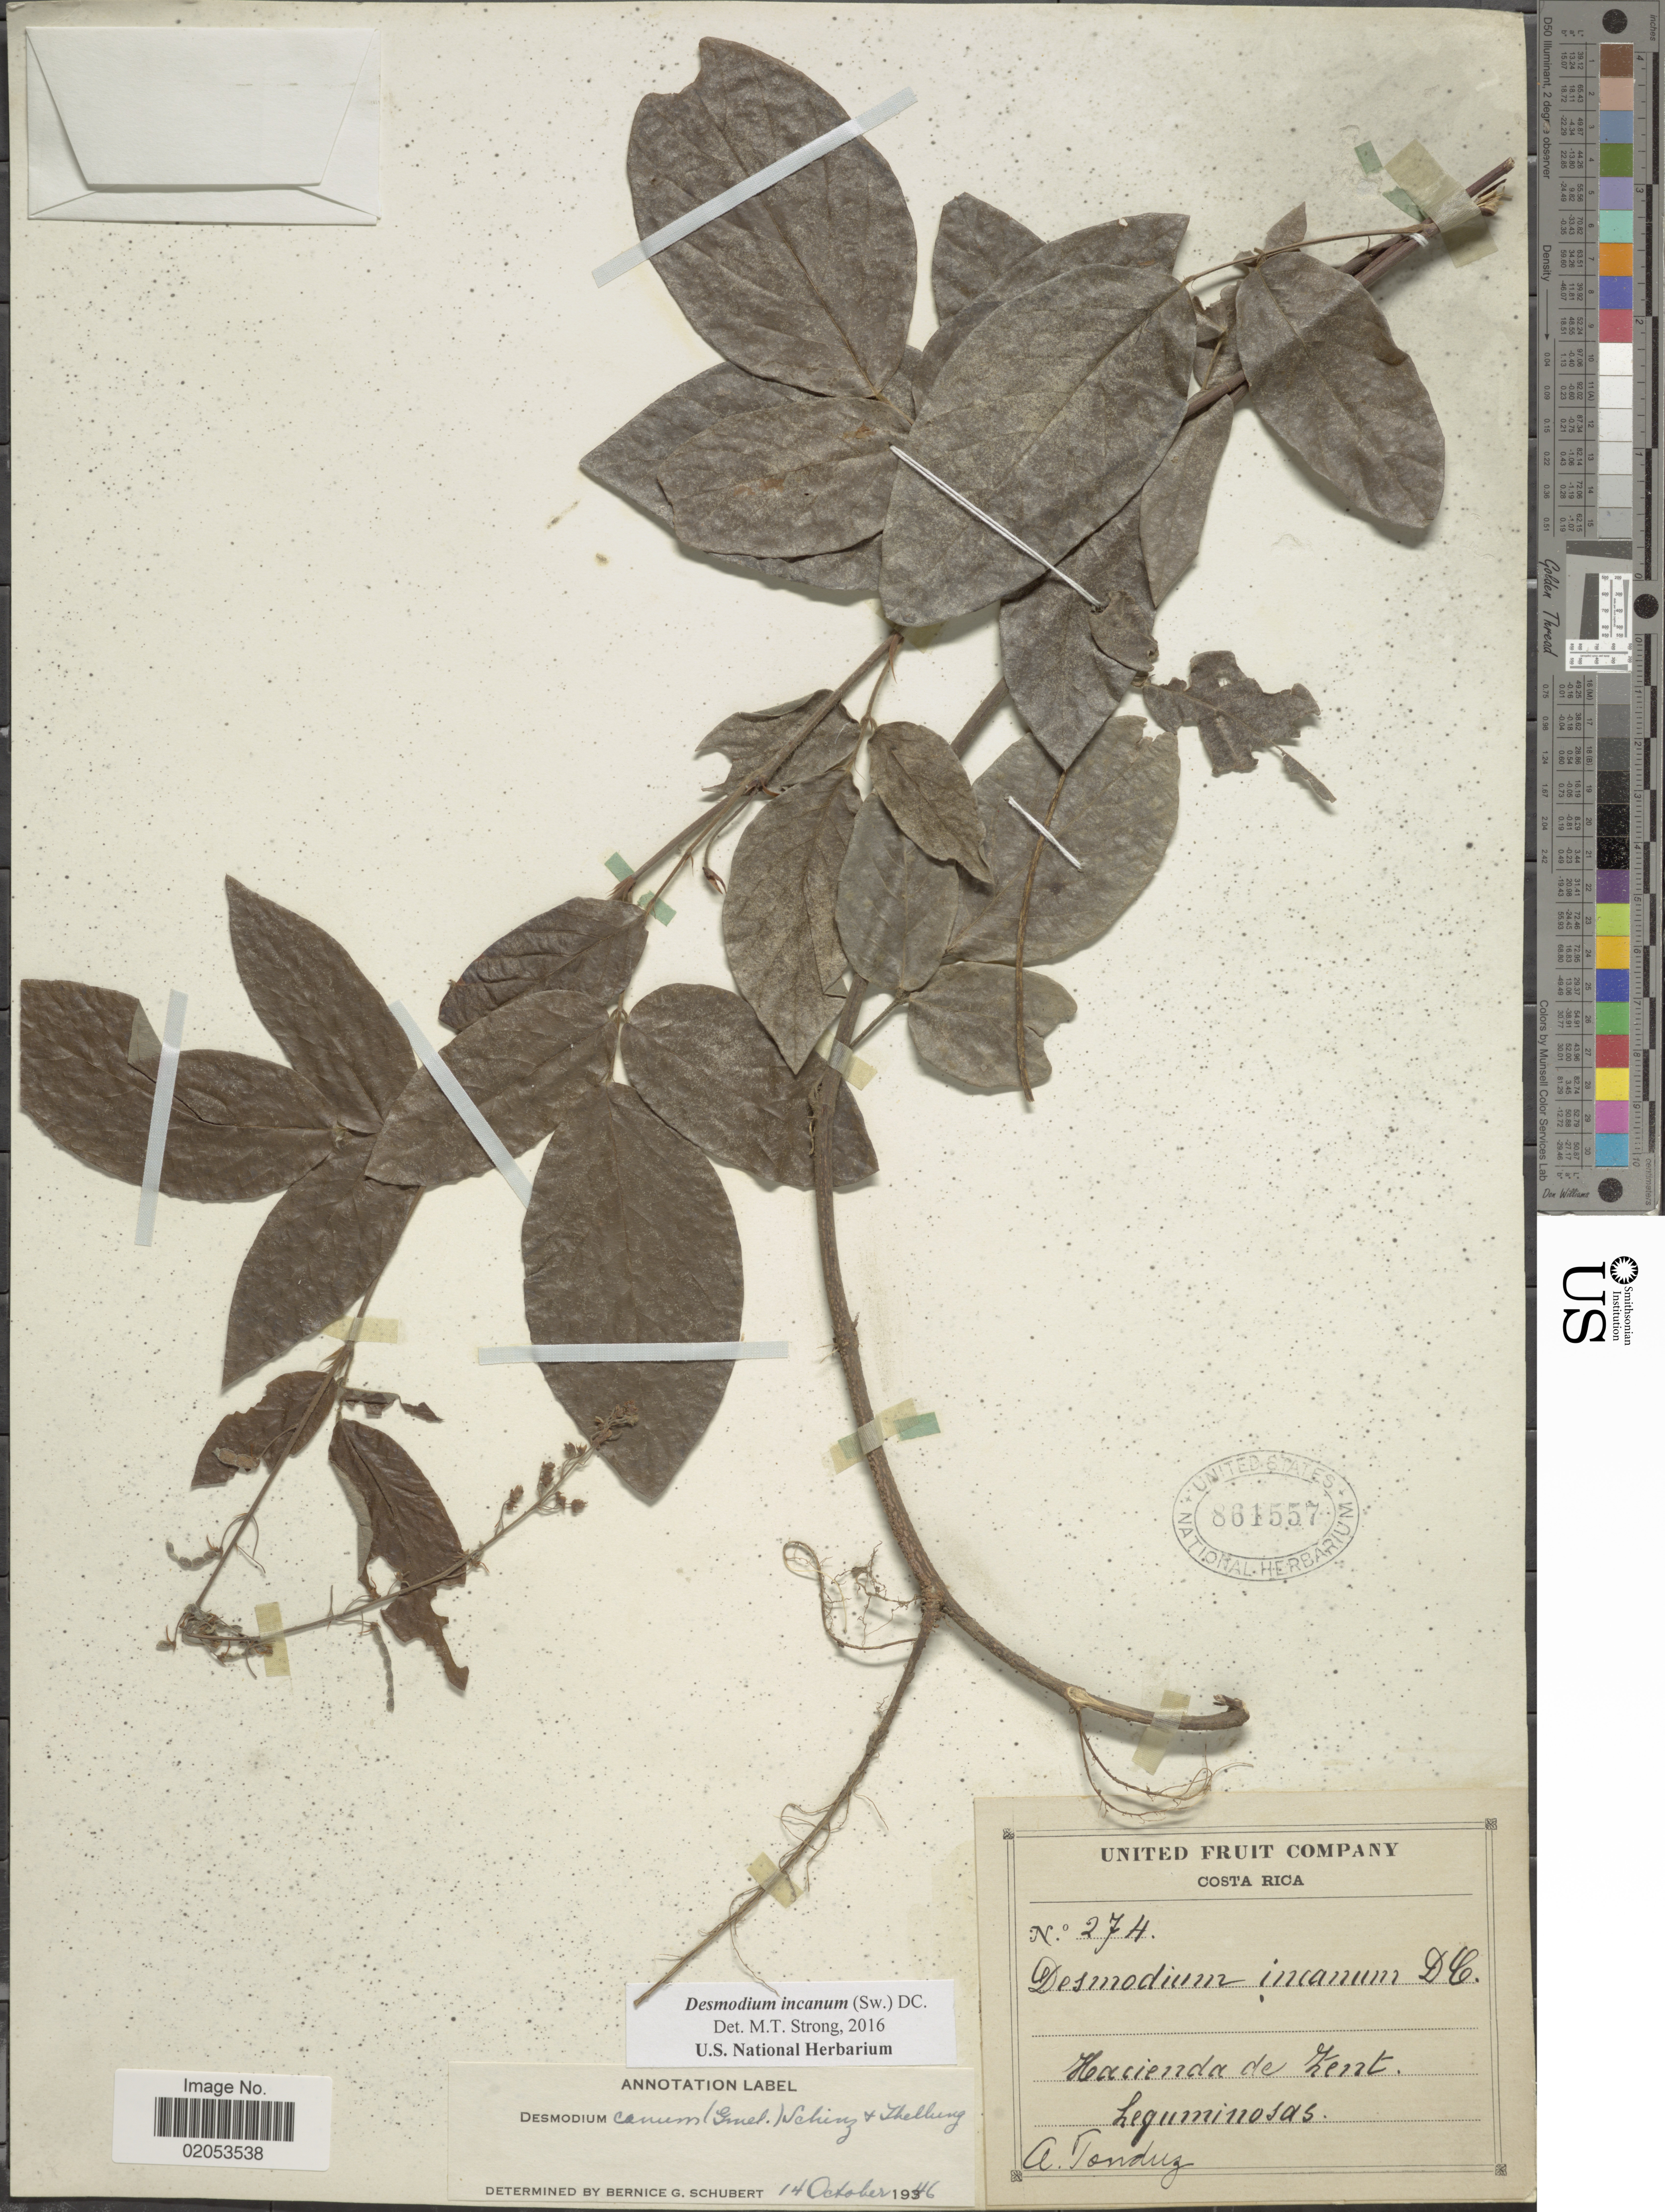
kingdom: Plantae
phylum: Tracheophyta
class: Magnoliopsida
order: Fabales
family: Fabaceae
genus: Desmodium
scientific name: Desmodium incanum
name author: (Sw.) DC.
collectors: A. Tonduz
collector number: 274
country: Costa Rica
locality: Hacienda de Zent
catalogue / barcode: US 861557